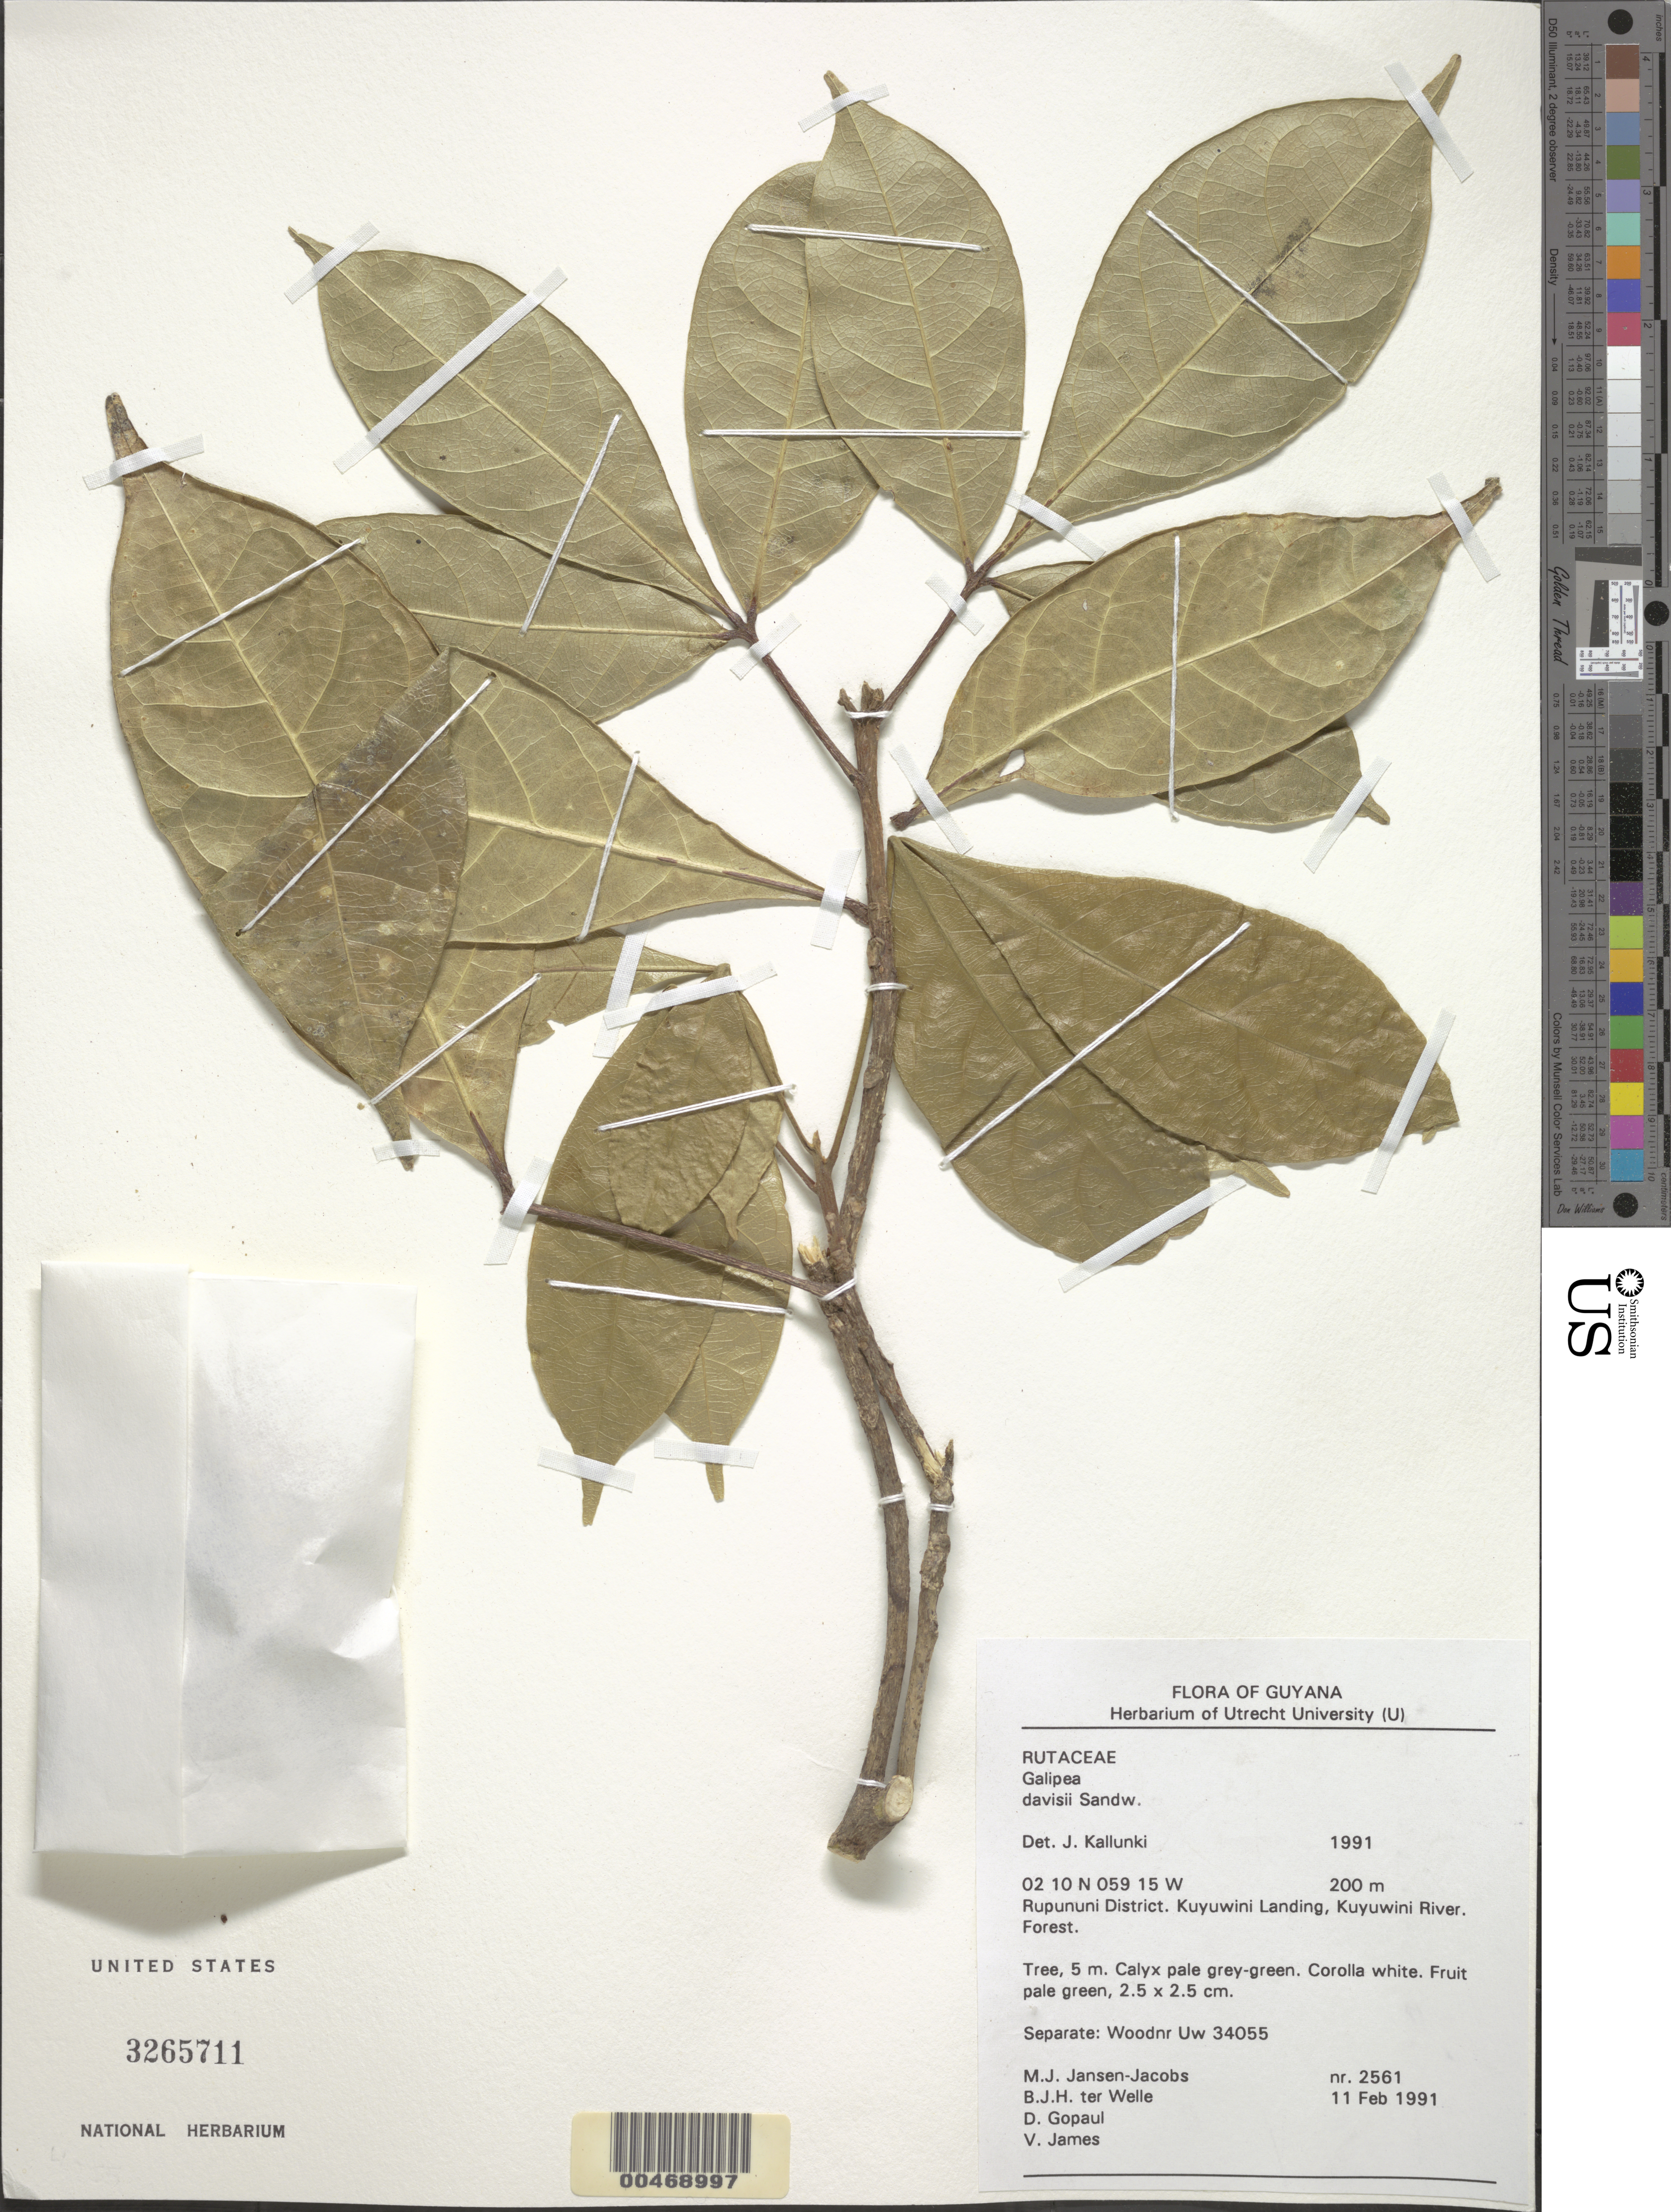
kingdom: Plantae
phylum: Tracheophyta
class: Magnoliopsida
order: Sapindales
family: Rutaceae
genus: Galipea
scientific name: Galipea davisii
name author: Sandwith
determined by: Kallunki, Jacquelyn A.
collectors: M. J. Jansen-Jacobs, B. Welle, D. Gopaul & V. James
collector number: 2561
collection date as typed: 11-Feb-91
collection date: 1991-02-11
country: Guyana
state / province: U. Takutu-U. Essequibo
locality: Kuyuwini Landing, Kuyuwini River, Rupununi District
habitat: Forest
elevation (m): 200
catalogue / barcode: US 3265711